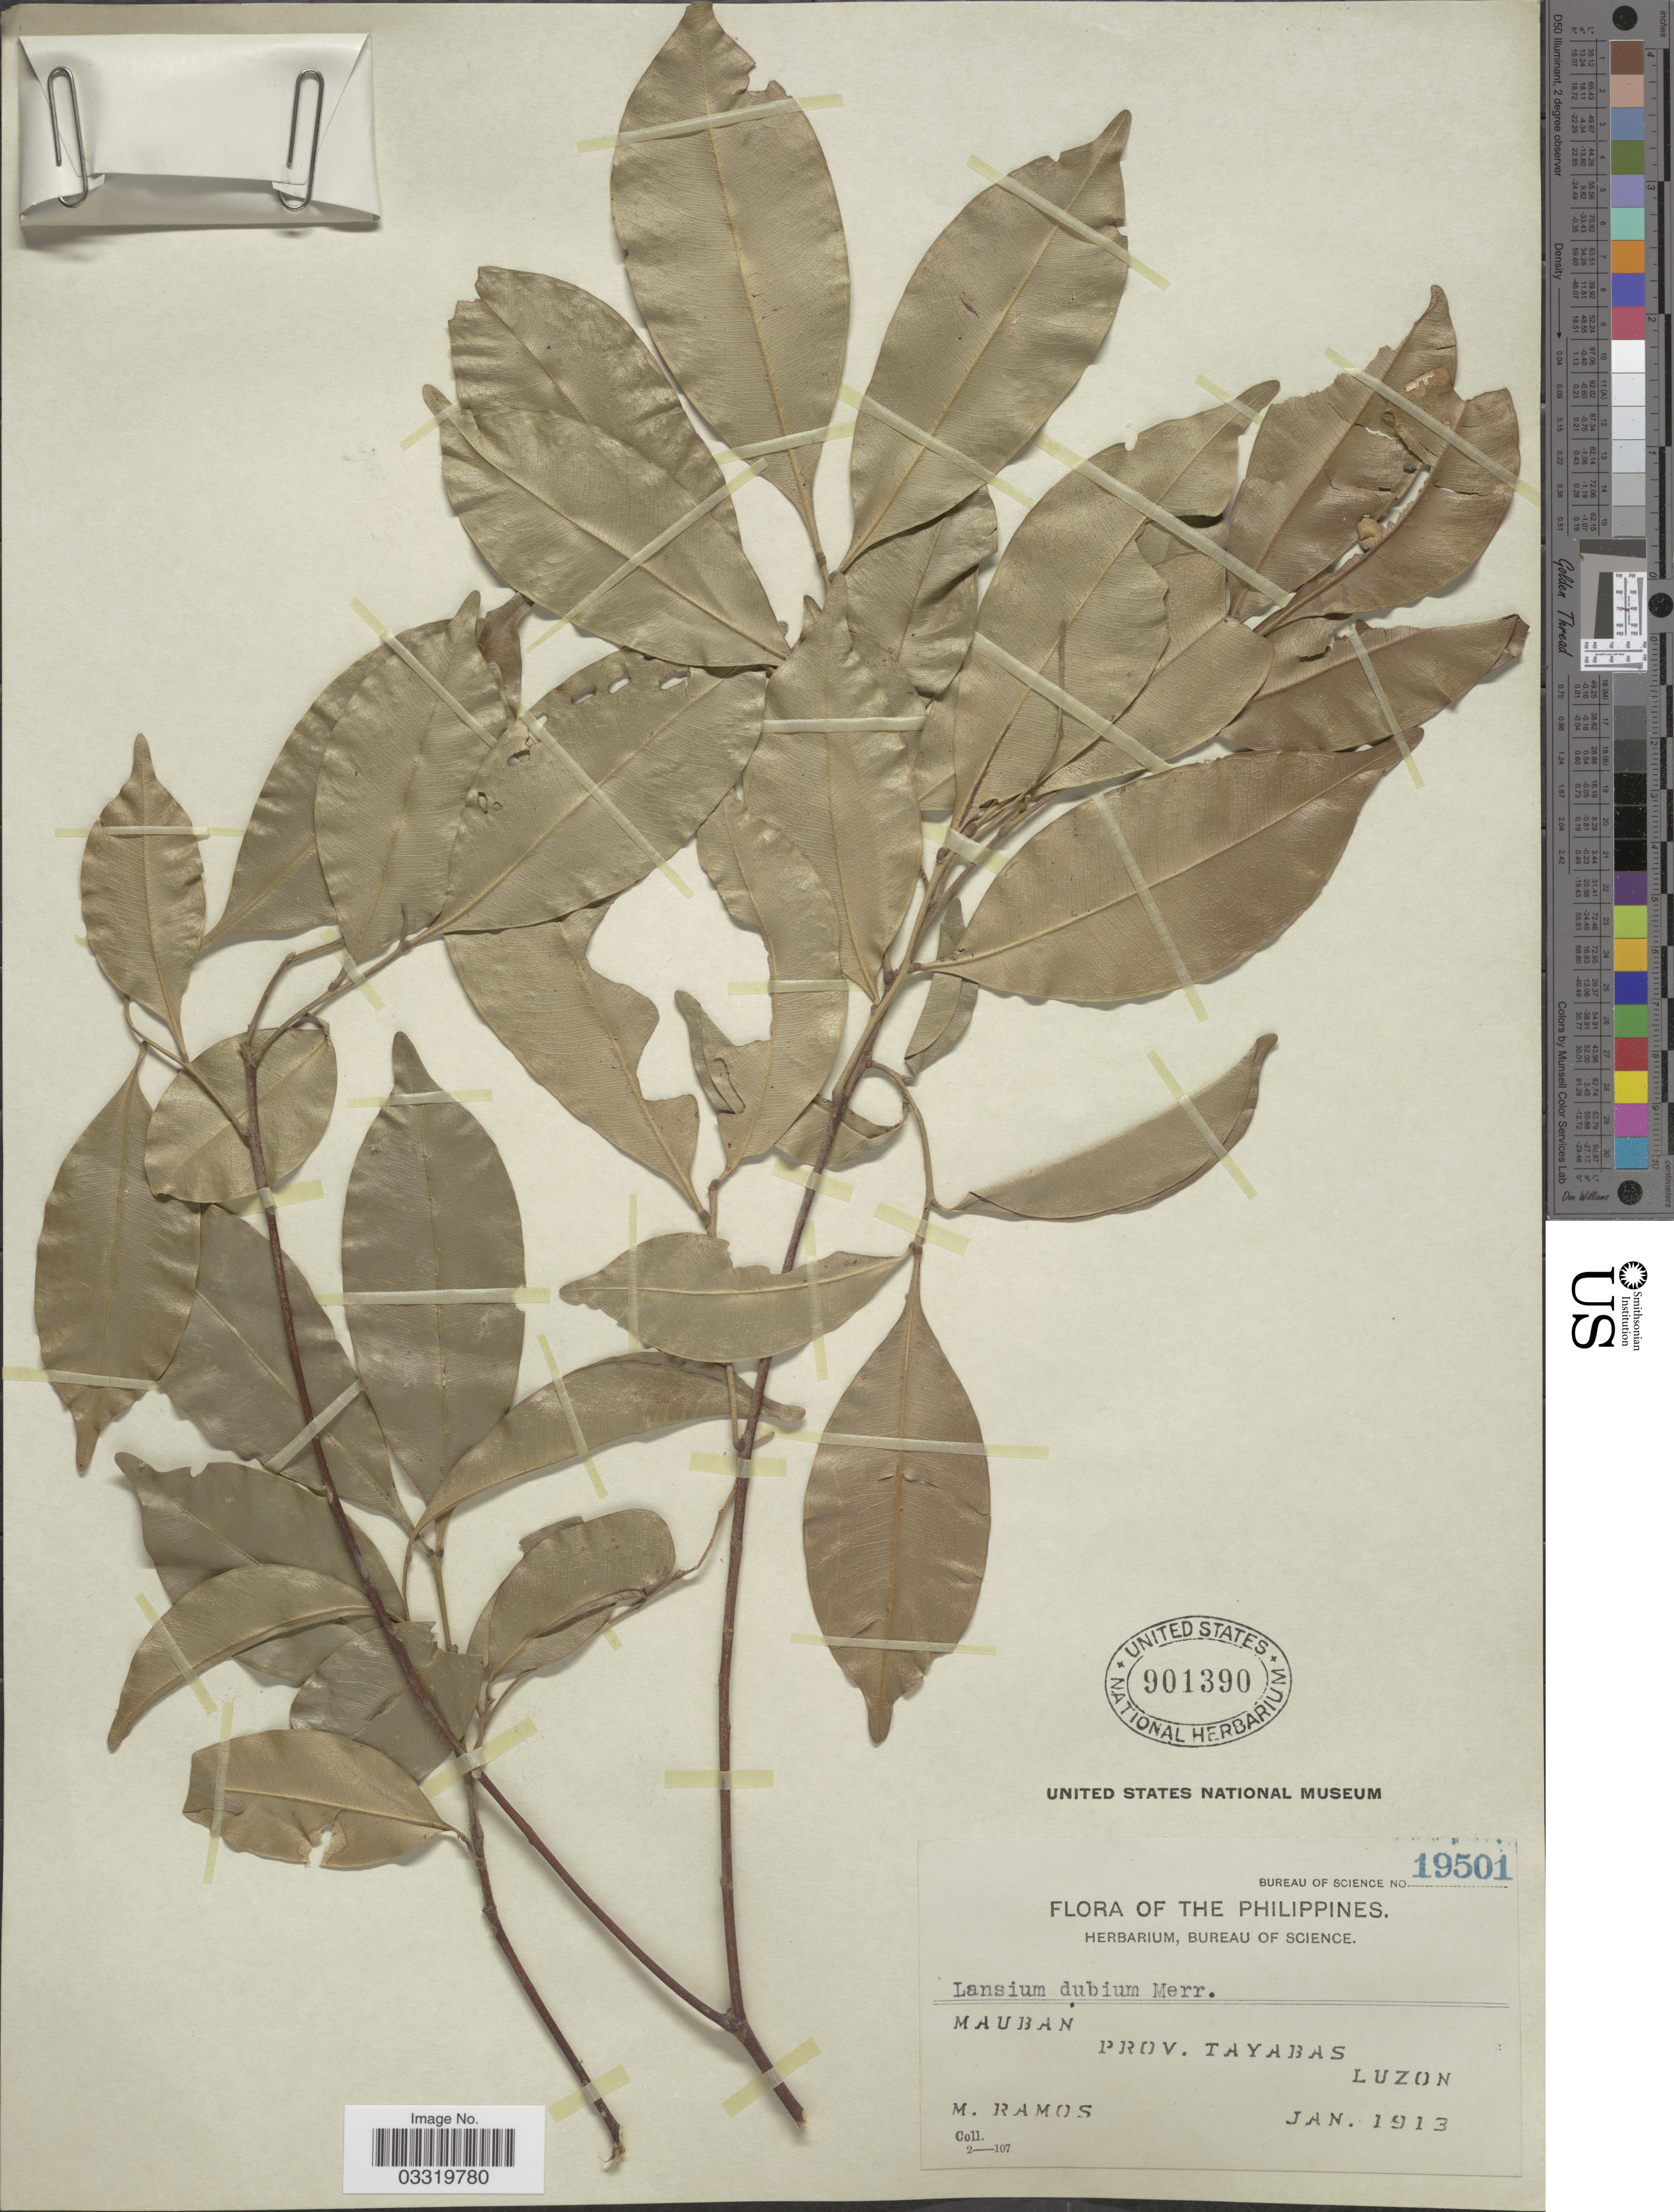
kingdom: Plantae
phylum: Tracheophyta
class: Magnoliopsida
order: Sapindales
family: Meliaceae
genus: Reinwardtiodendron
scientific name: Reinwardtiodendron humile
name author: (Hassk.) Mabb.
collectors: M. Ramos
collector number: Bureau of Science 19501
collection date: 1913-01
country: Philippines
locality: Mauban, Prov. Tayabas, Luzon.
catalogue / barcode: US 901390